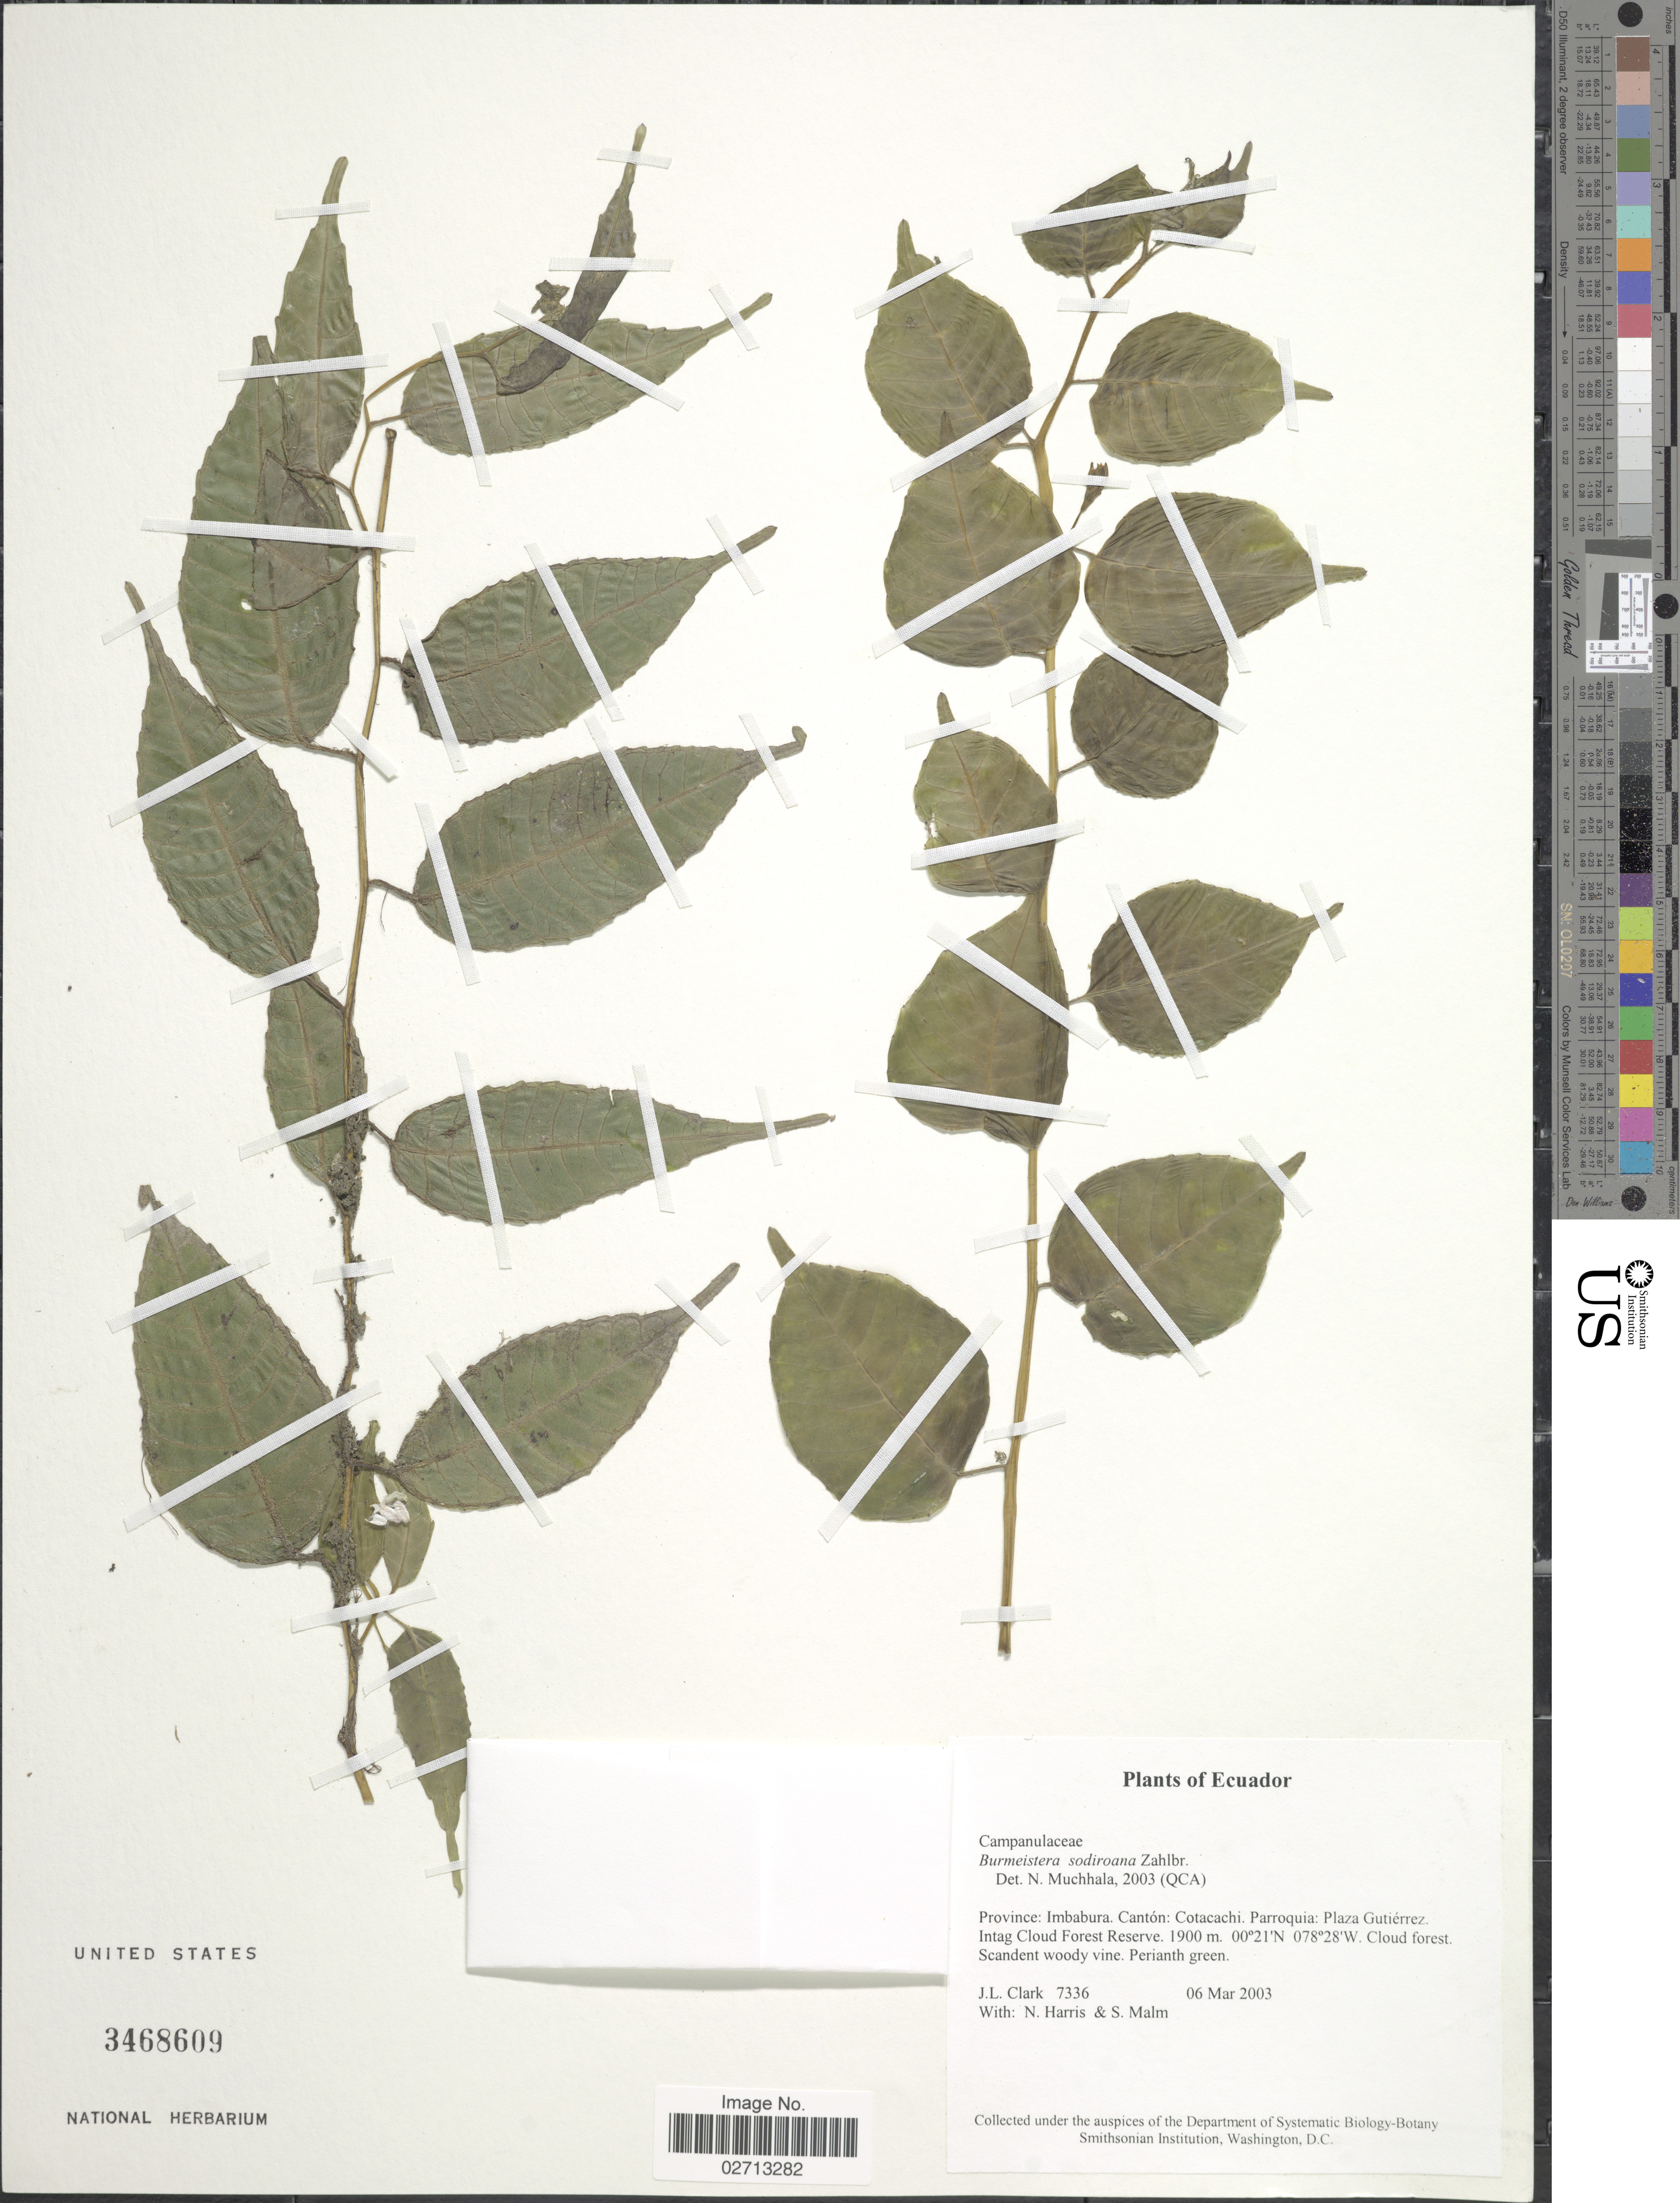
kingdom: Plantae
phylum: Tracheophyta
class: Magnoliopsida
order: Asterales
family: Campanulaceae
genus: Burmeistera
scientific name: Burmeistera sodiroana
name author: Zahlbr.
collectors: J. L. Clark, N. Harris & S. Malm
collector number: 7336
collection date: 2003-03-06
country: Ecuador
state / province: Imbabura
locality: Cantón: Cotacachi. Parroquia: Plaza Gutiérrez. Intag Cloud Forest Reserve.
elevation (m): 1900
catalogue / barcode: US 3468609